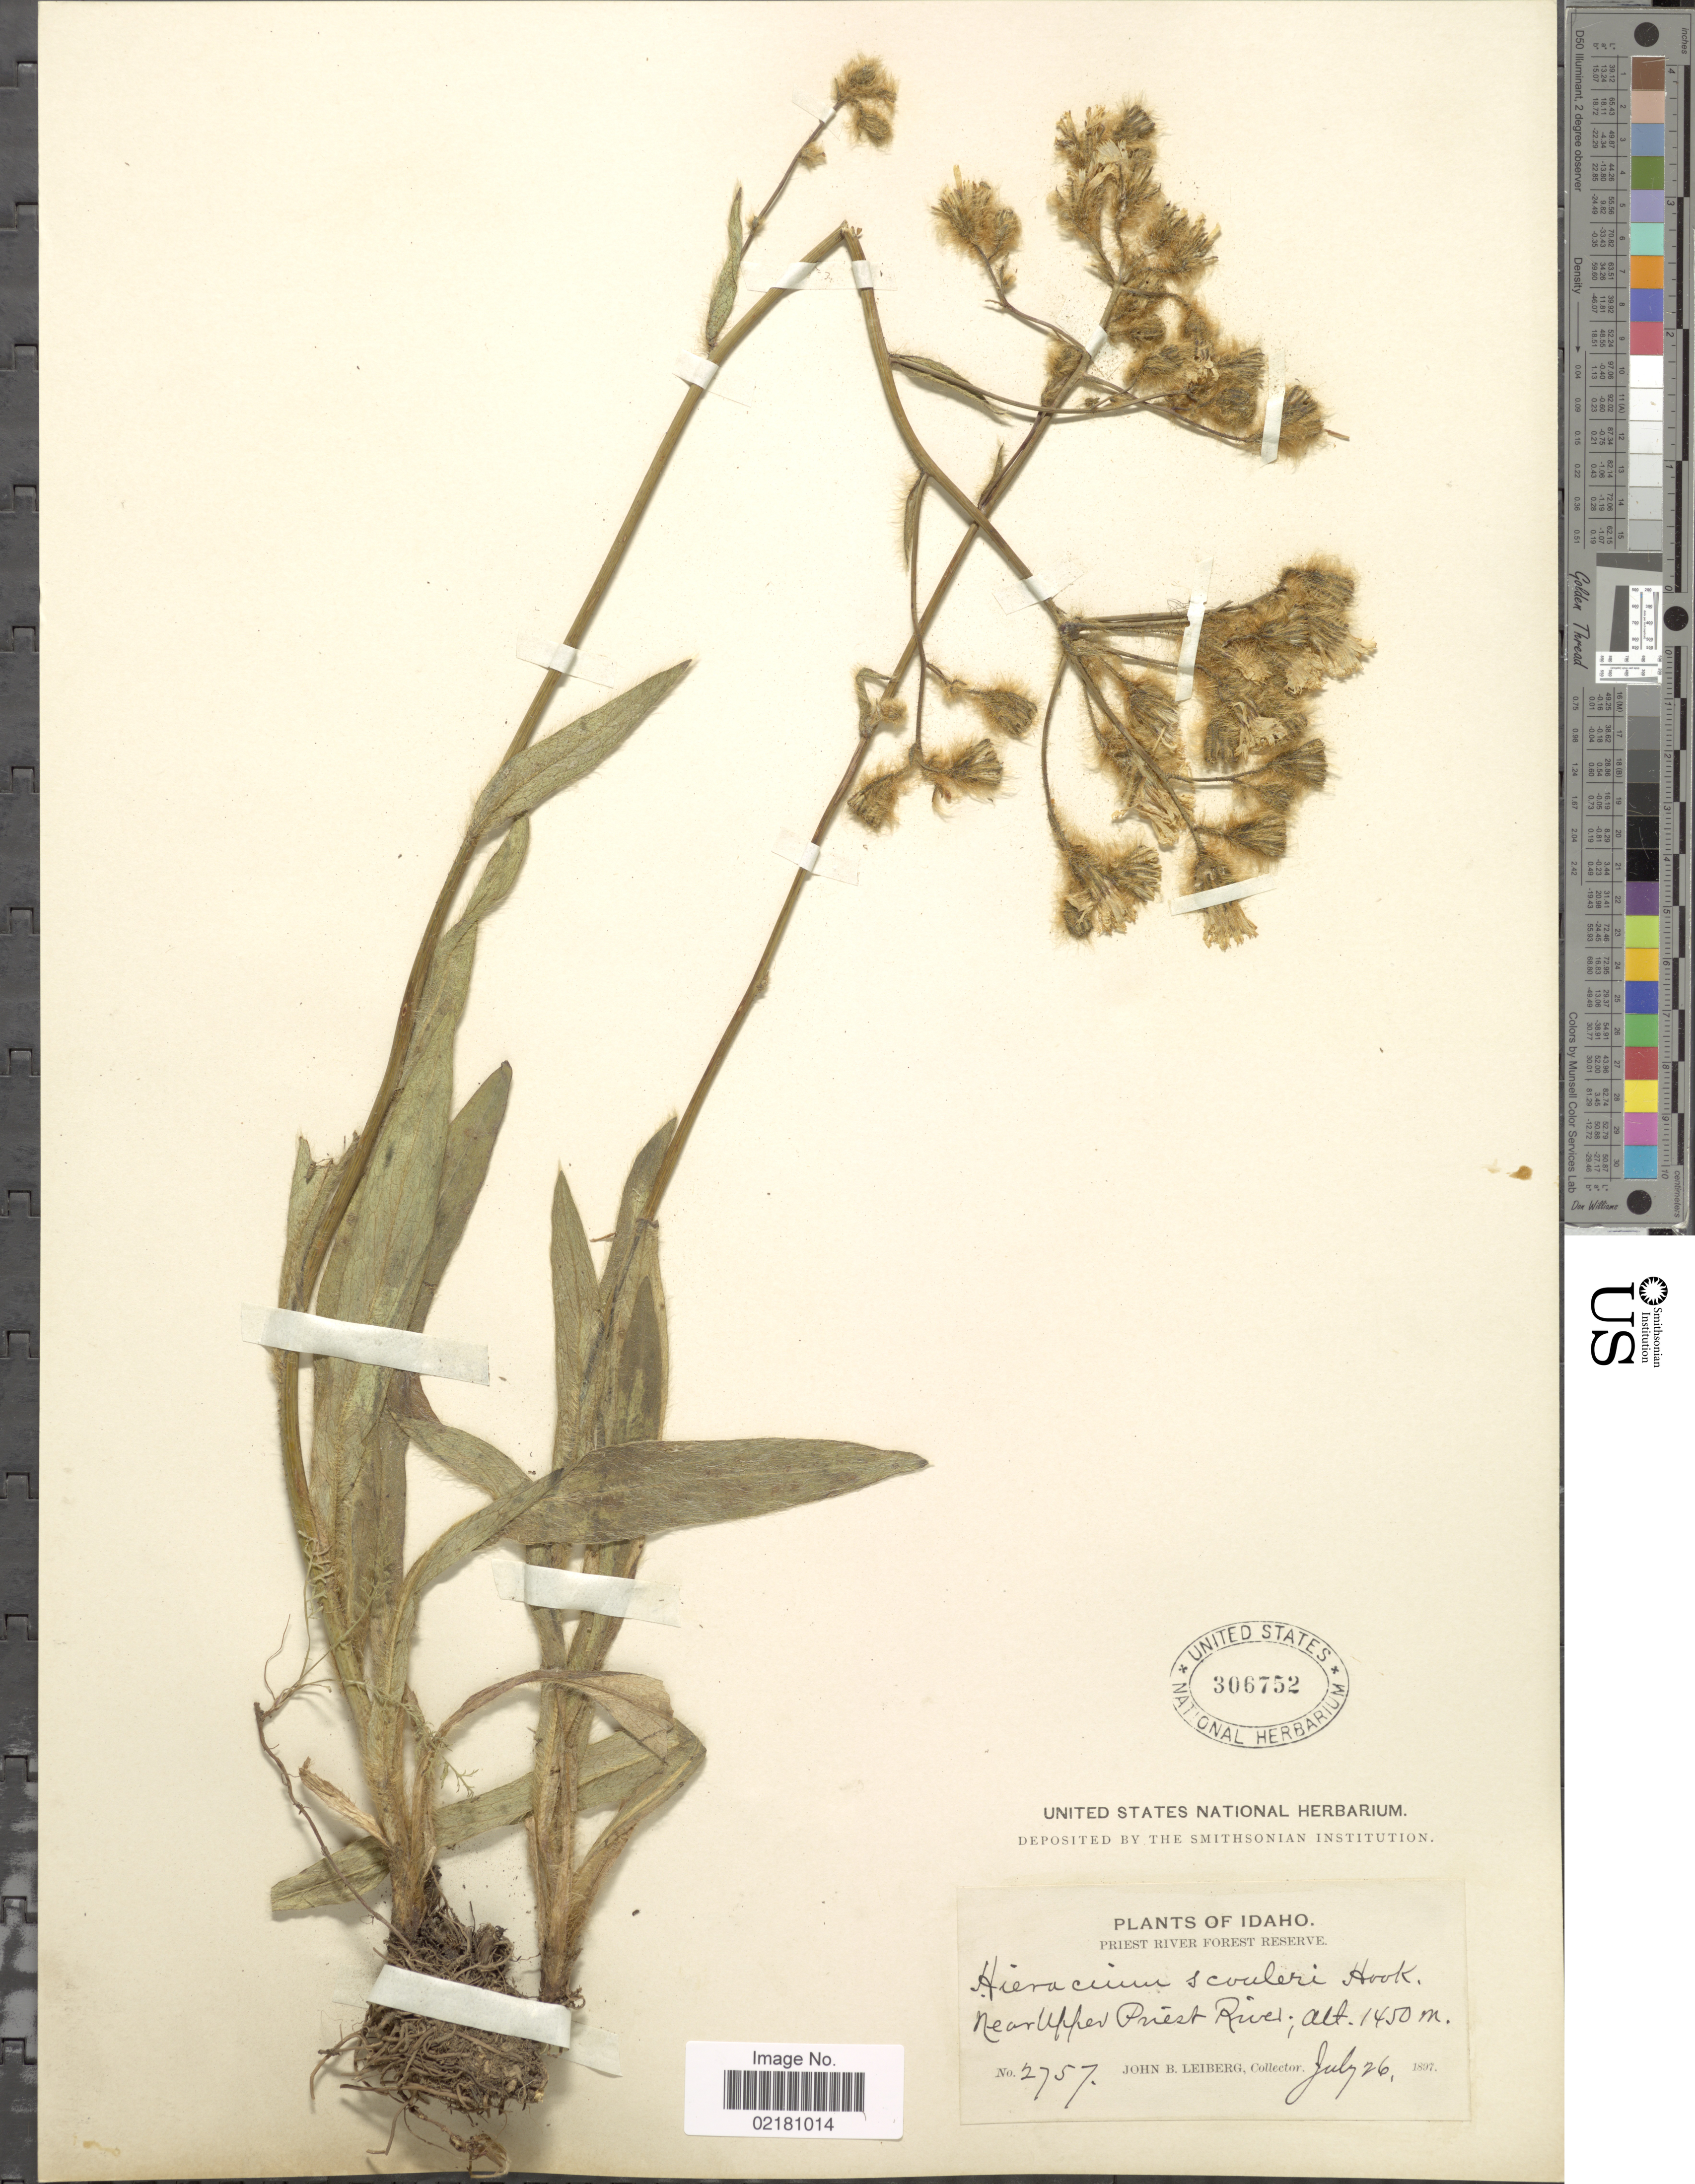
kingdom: Plantae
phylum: Tracheophyta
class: Magnoliopsida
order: Asterales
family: Asteraceae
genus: Hieracium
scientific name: Hieracium scouleri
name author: Hook.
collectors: J. B. Leiberg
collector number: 2757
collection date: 1897-07-26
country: United States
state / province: Idaho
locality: Priest River Forest Reserve. Near upper Priest River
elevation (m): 1450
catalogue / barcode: US 306752